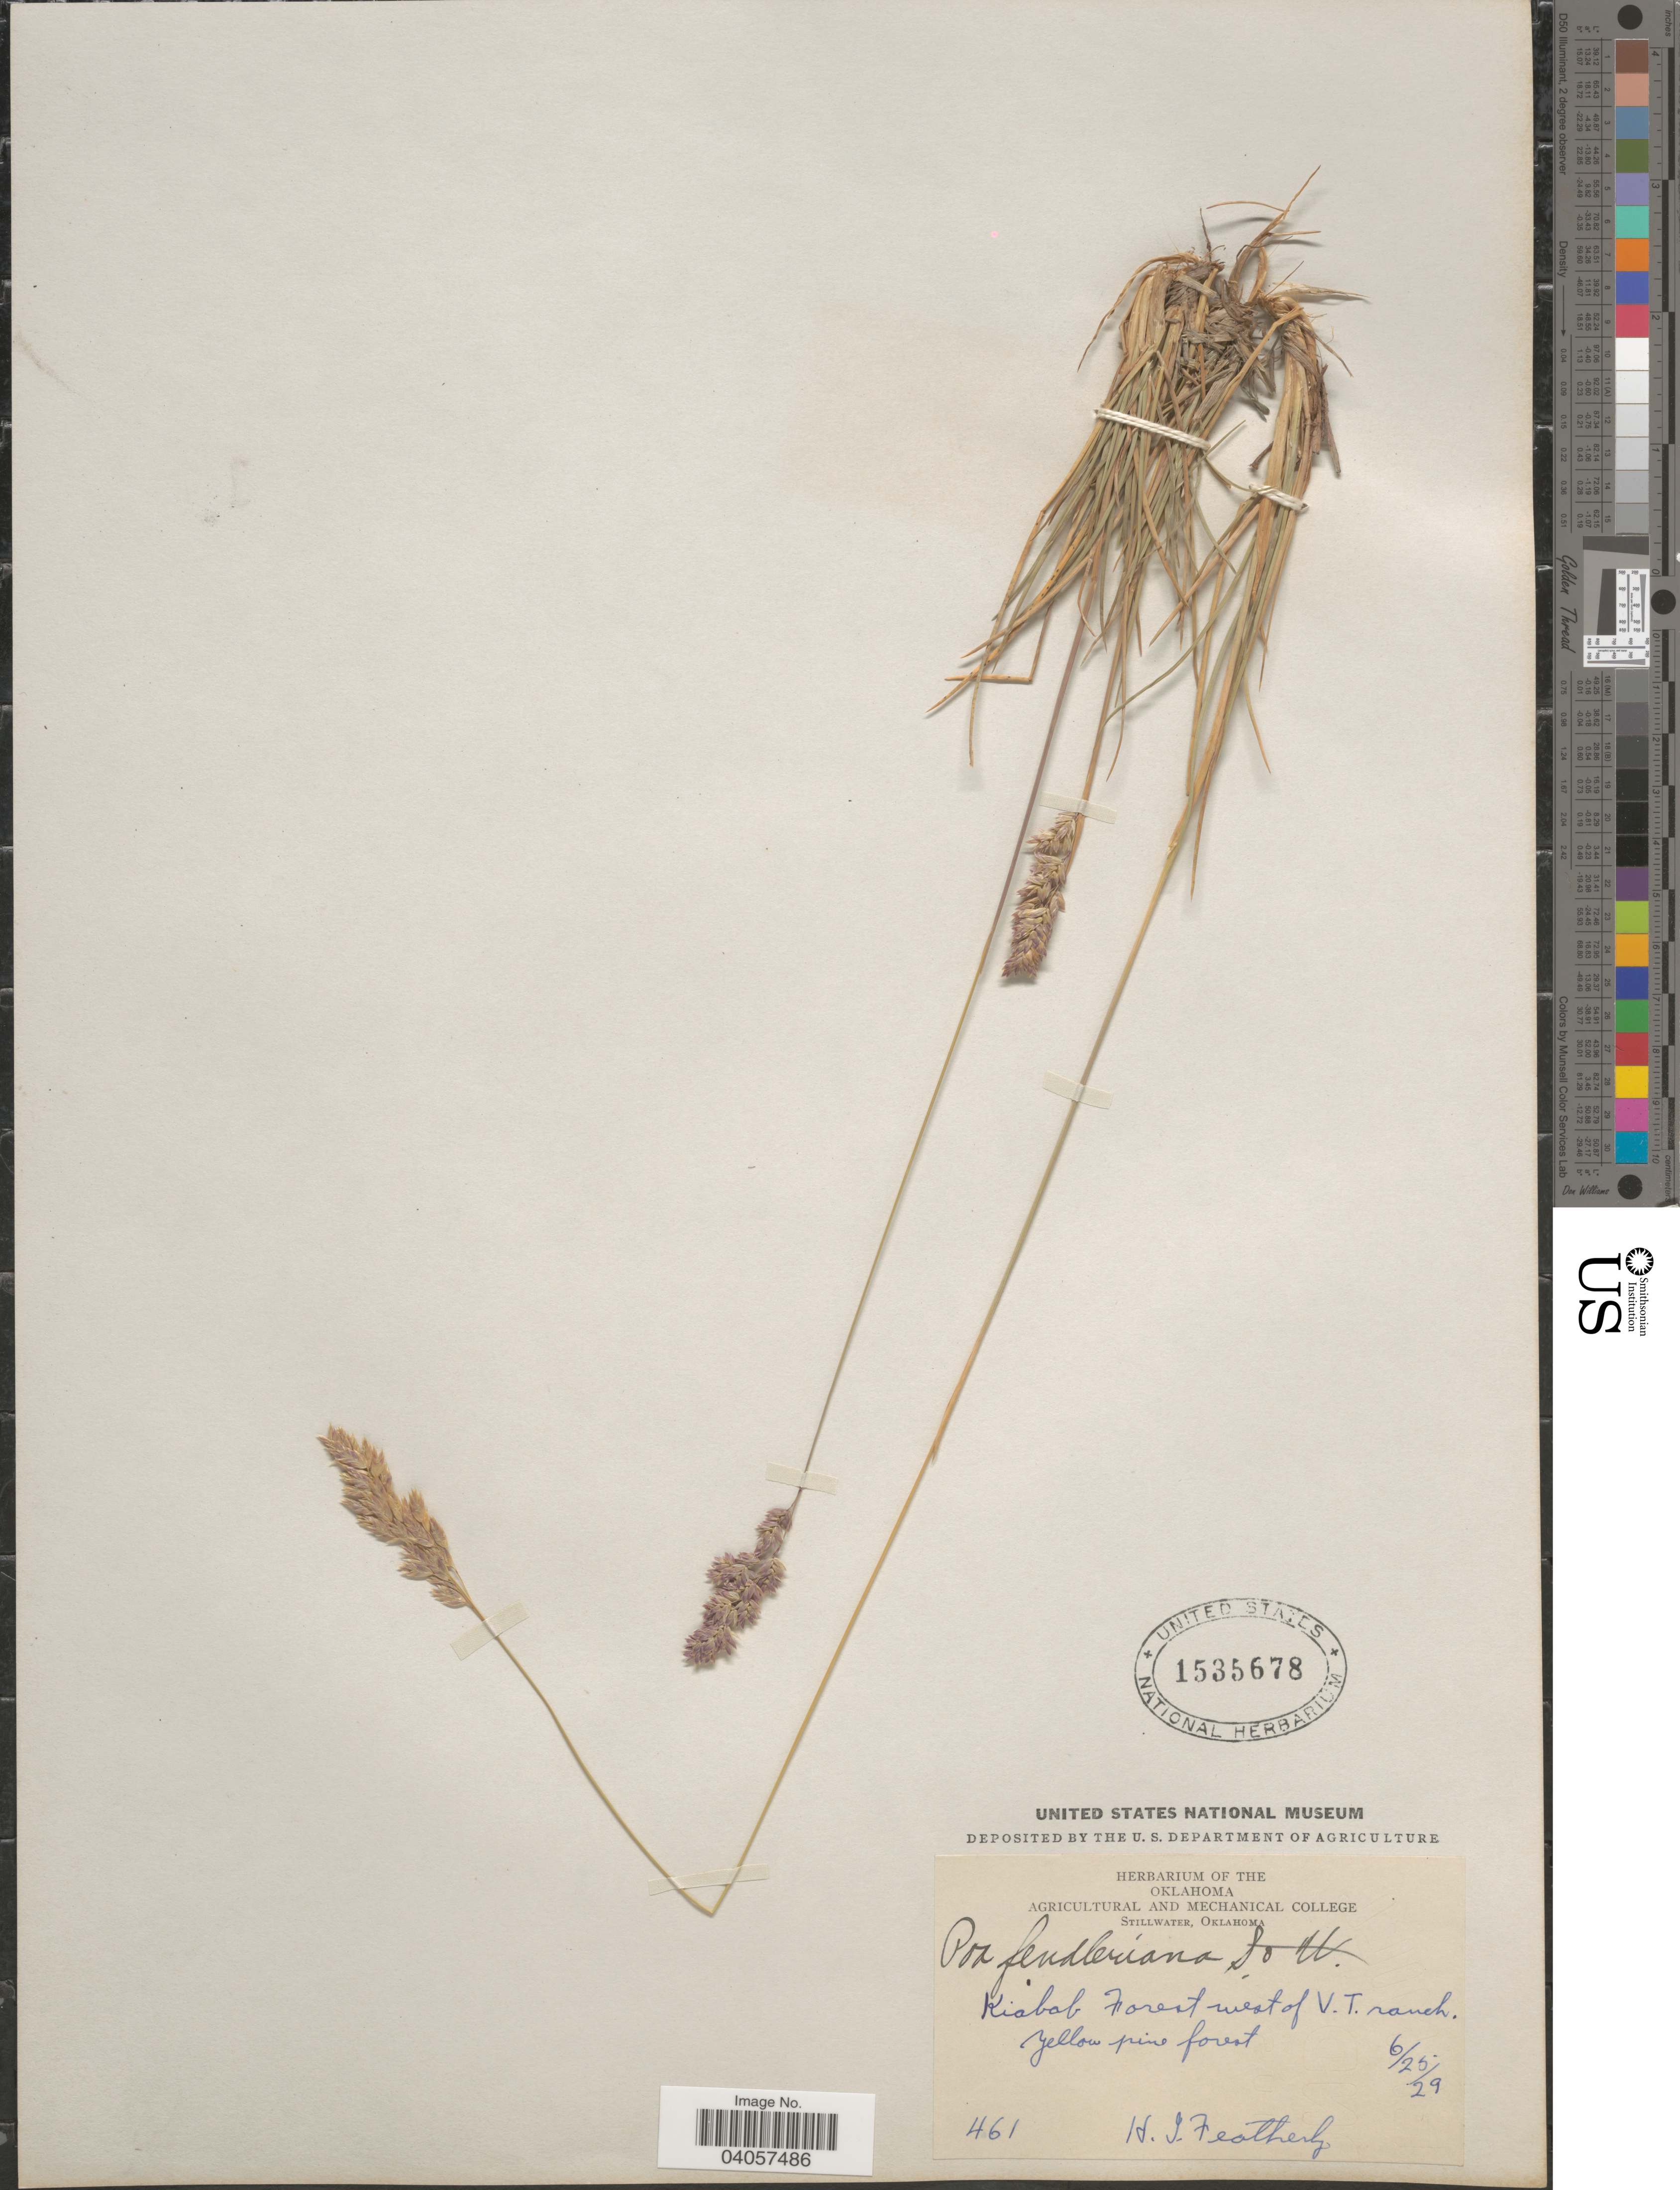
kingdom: Plantae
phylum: Tracheophyta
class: Liliopsida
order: Poales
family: Poaceae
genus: Poa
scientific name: Poa fendleriana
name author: (Steud.) Vasey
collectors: H. Featherly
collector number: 461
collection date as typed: Transcribed d/m/y: 25/6/29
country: United States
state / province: Oklahoma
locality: Kiabab Forest west of V. T. ranch. Yellow pine forest.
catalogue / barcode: US 1535678